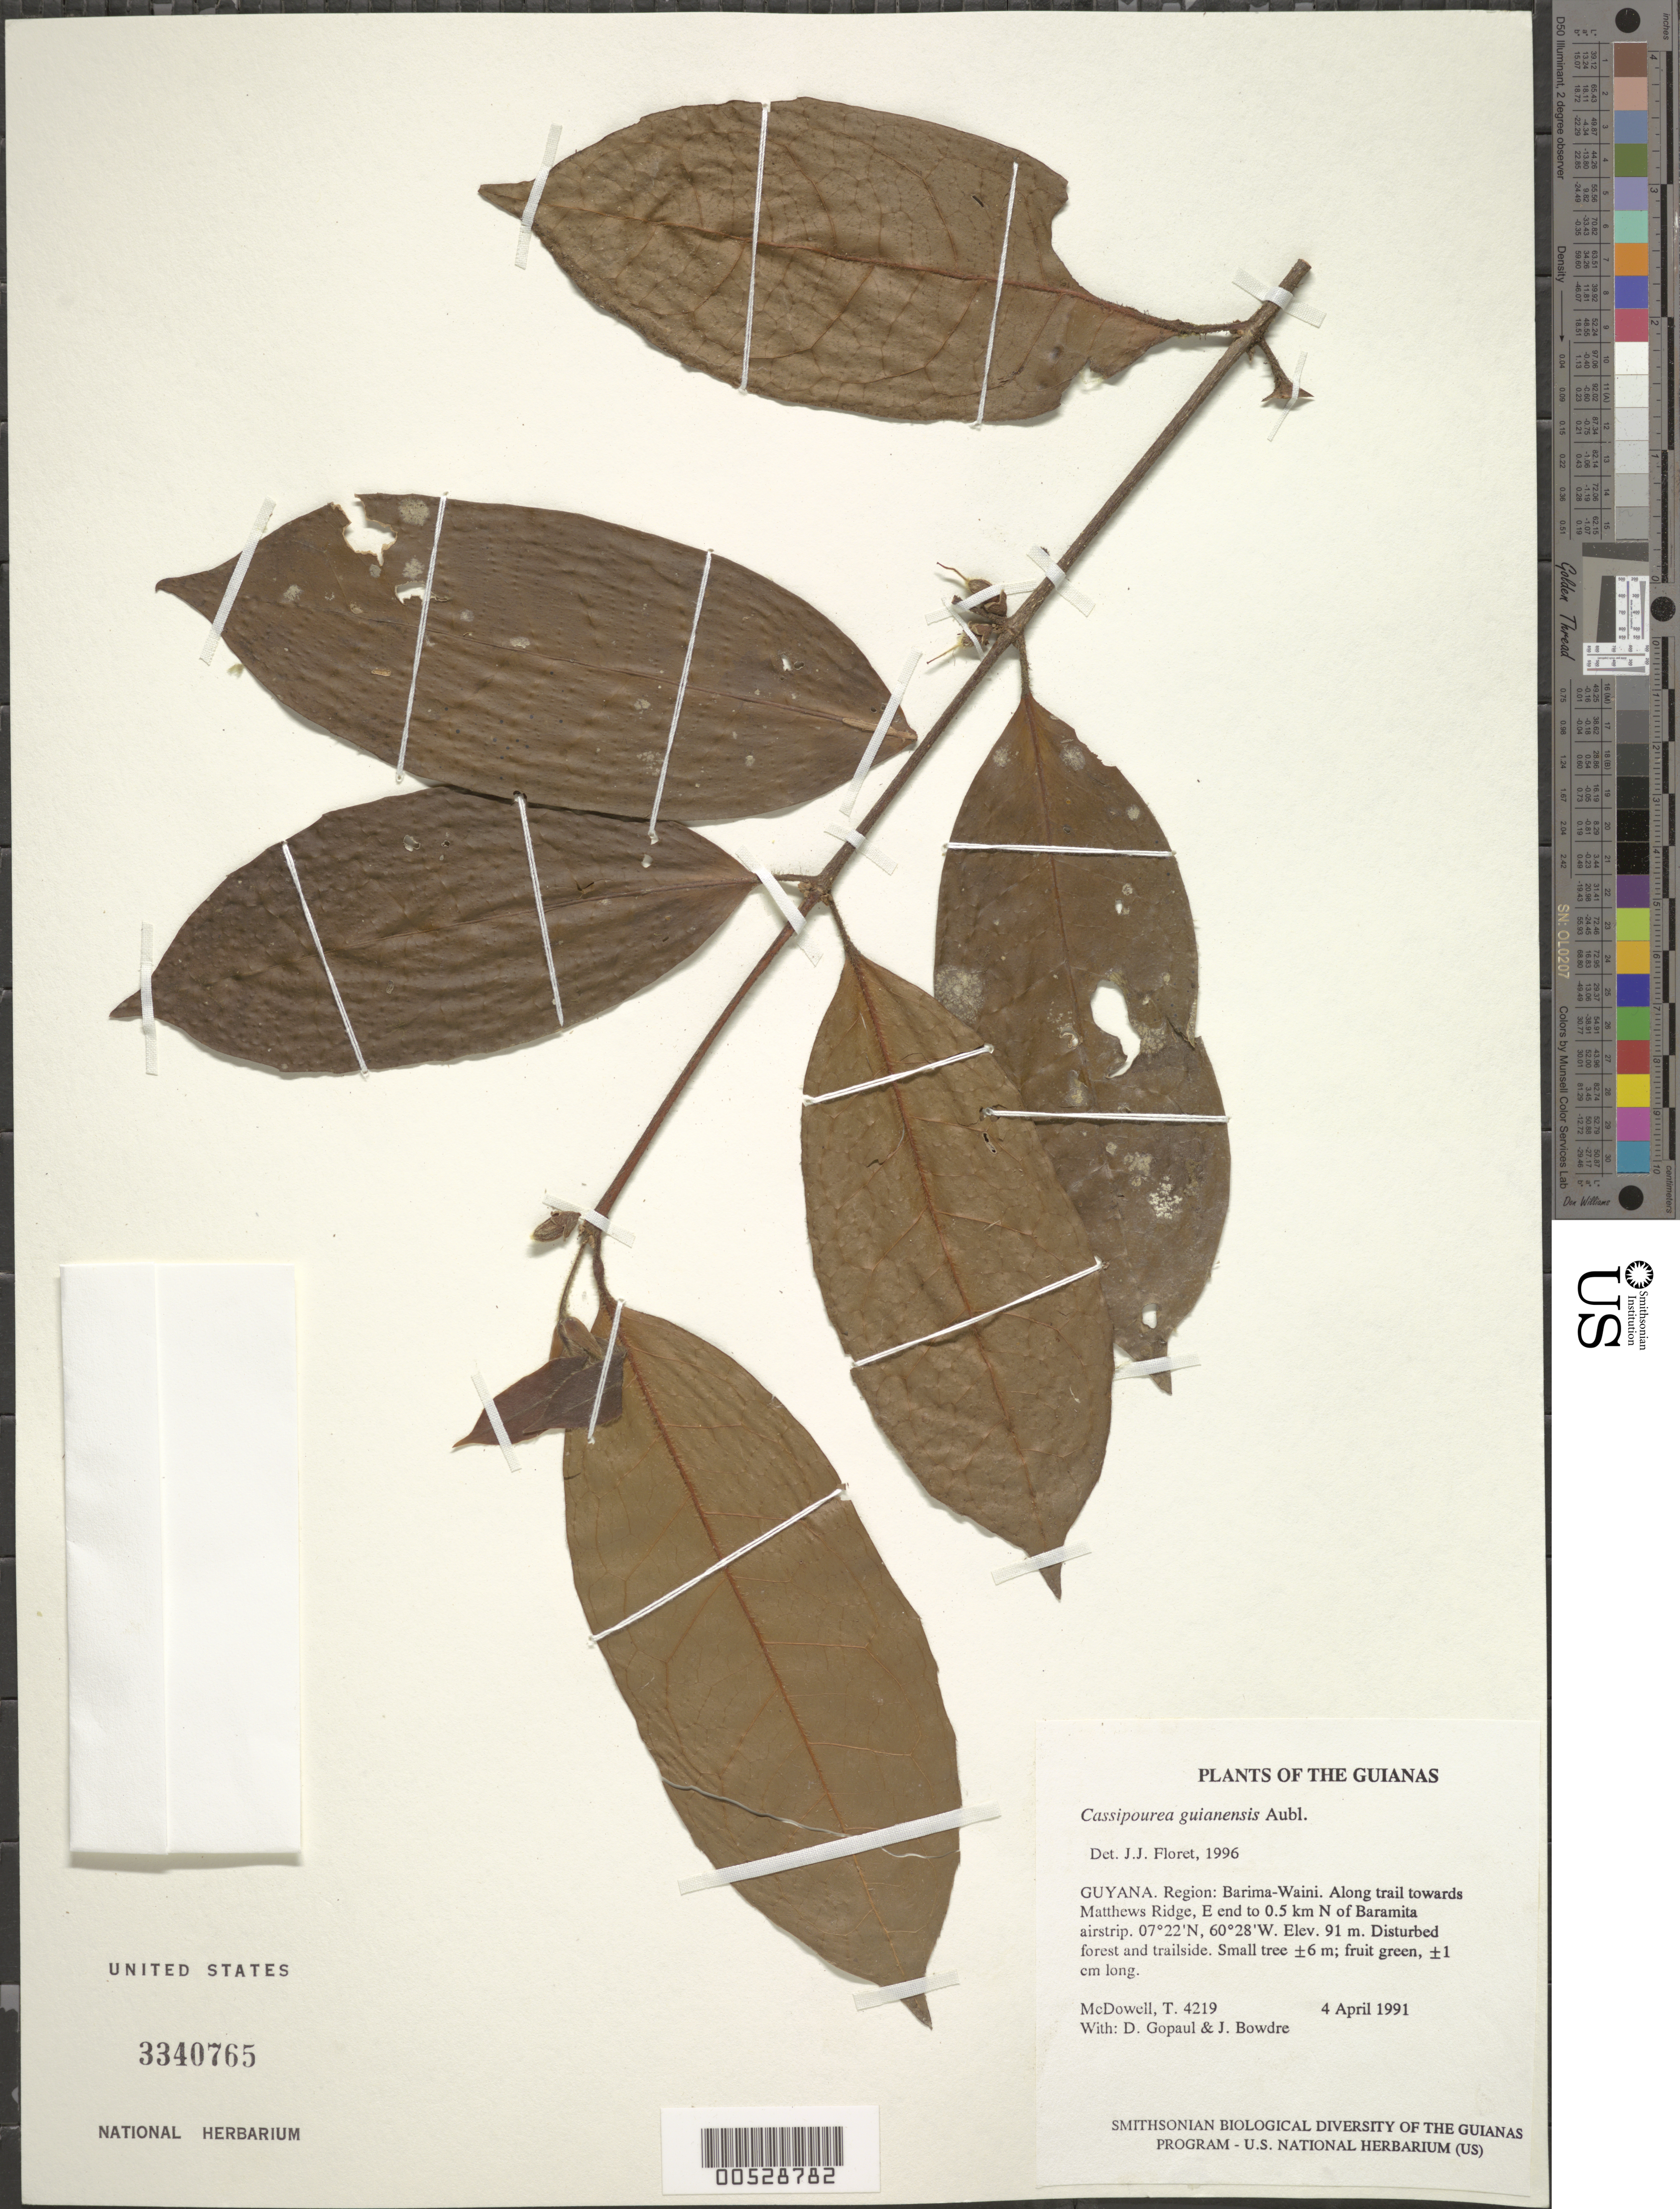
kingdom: Plantae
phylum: Tracheophyta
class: Magnoliopsida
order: Malpighiales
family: Rhizophoraceae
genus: Cassipourea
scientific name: Cassipourea guianensis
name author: Aubl.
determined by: Floret, J. J.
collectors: T. McDowell, D. Gopaul & J. Bowdre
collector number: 4219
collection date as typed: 4 April 1991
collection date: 1991-04-04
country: Guyana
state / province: Barima-Waini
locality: Along trail towards Matthews Ridge, E end to 0.5 km N of Baramita airstrip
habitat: Disturbed forest and trailside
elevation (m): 91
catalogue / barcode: US 3340765